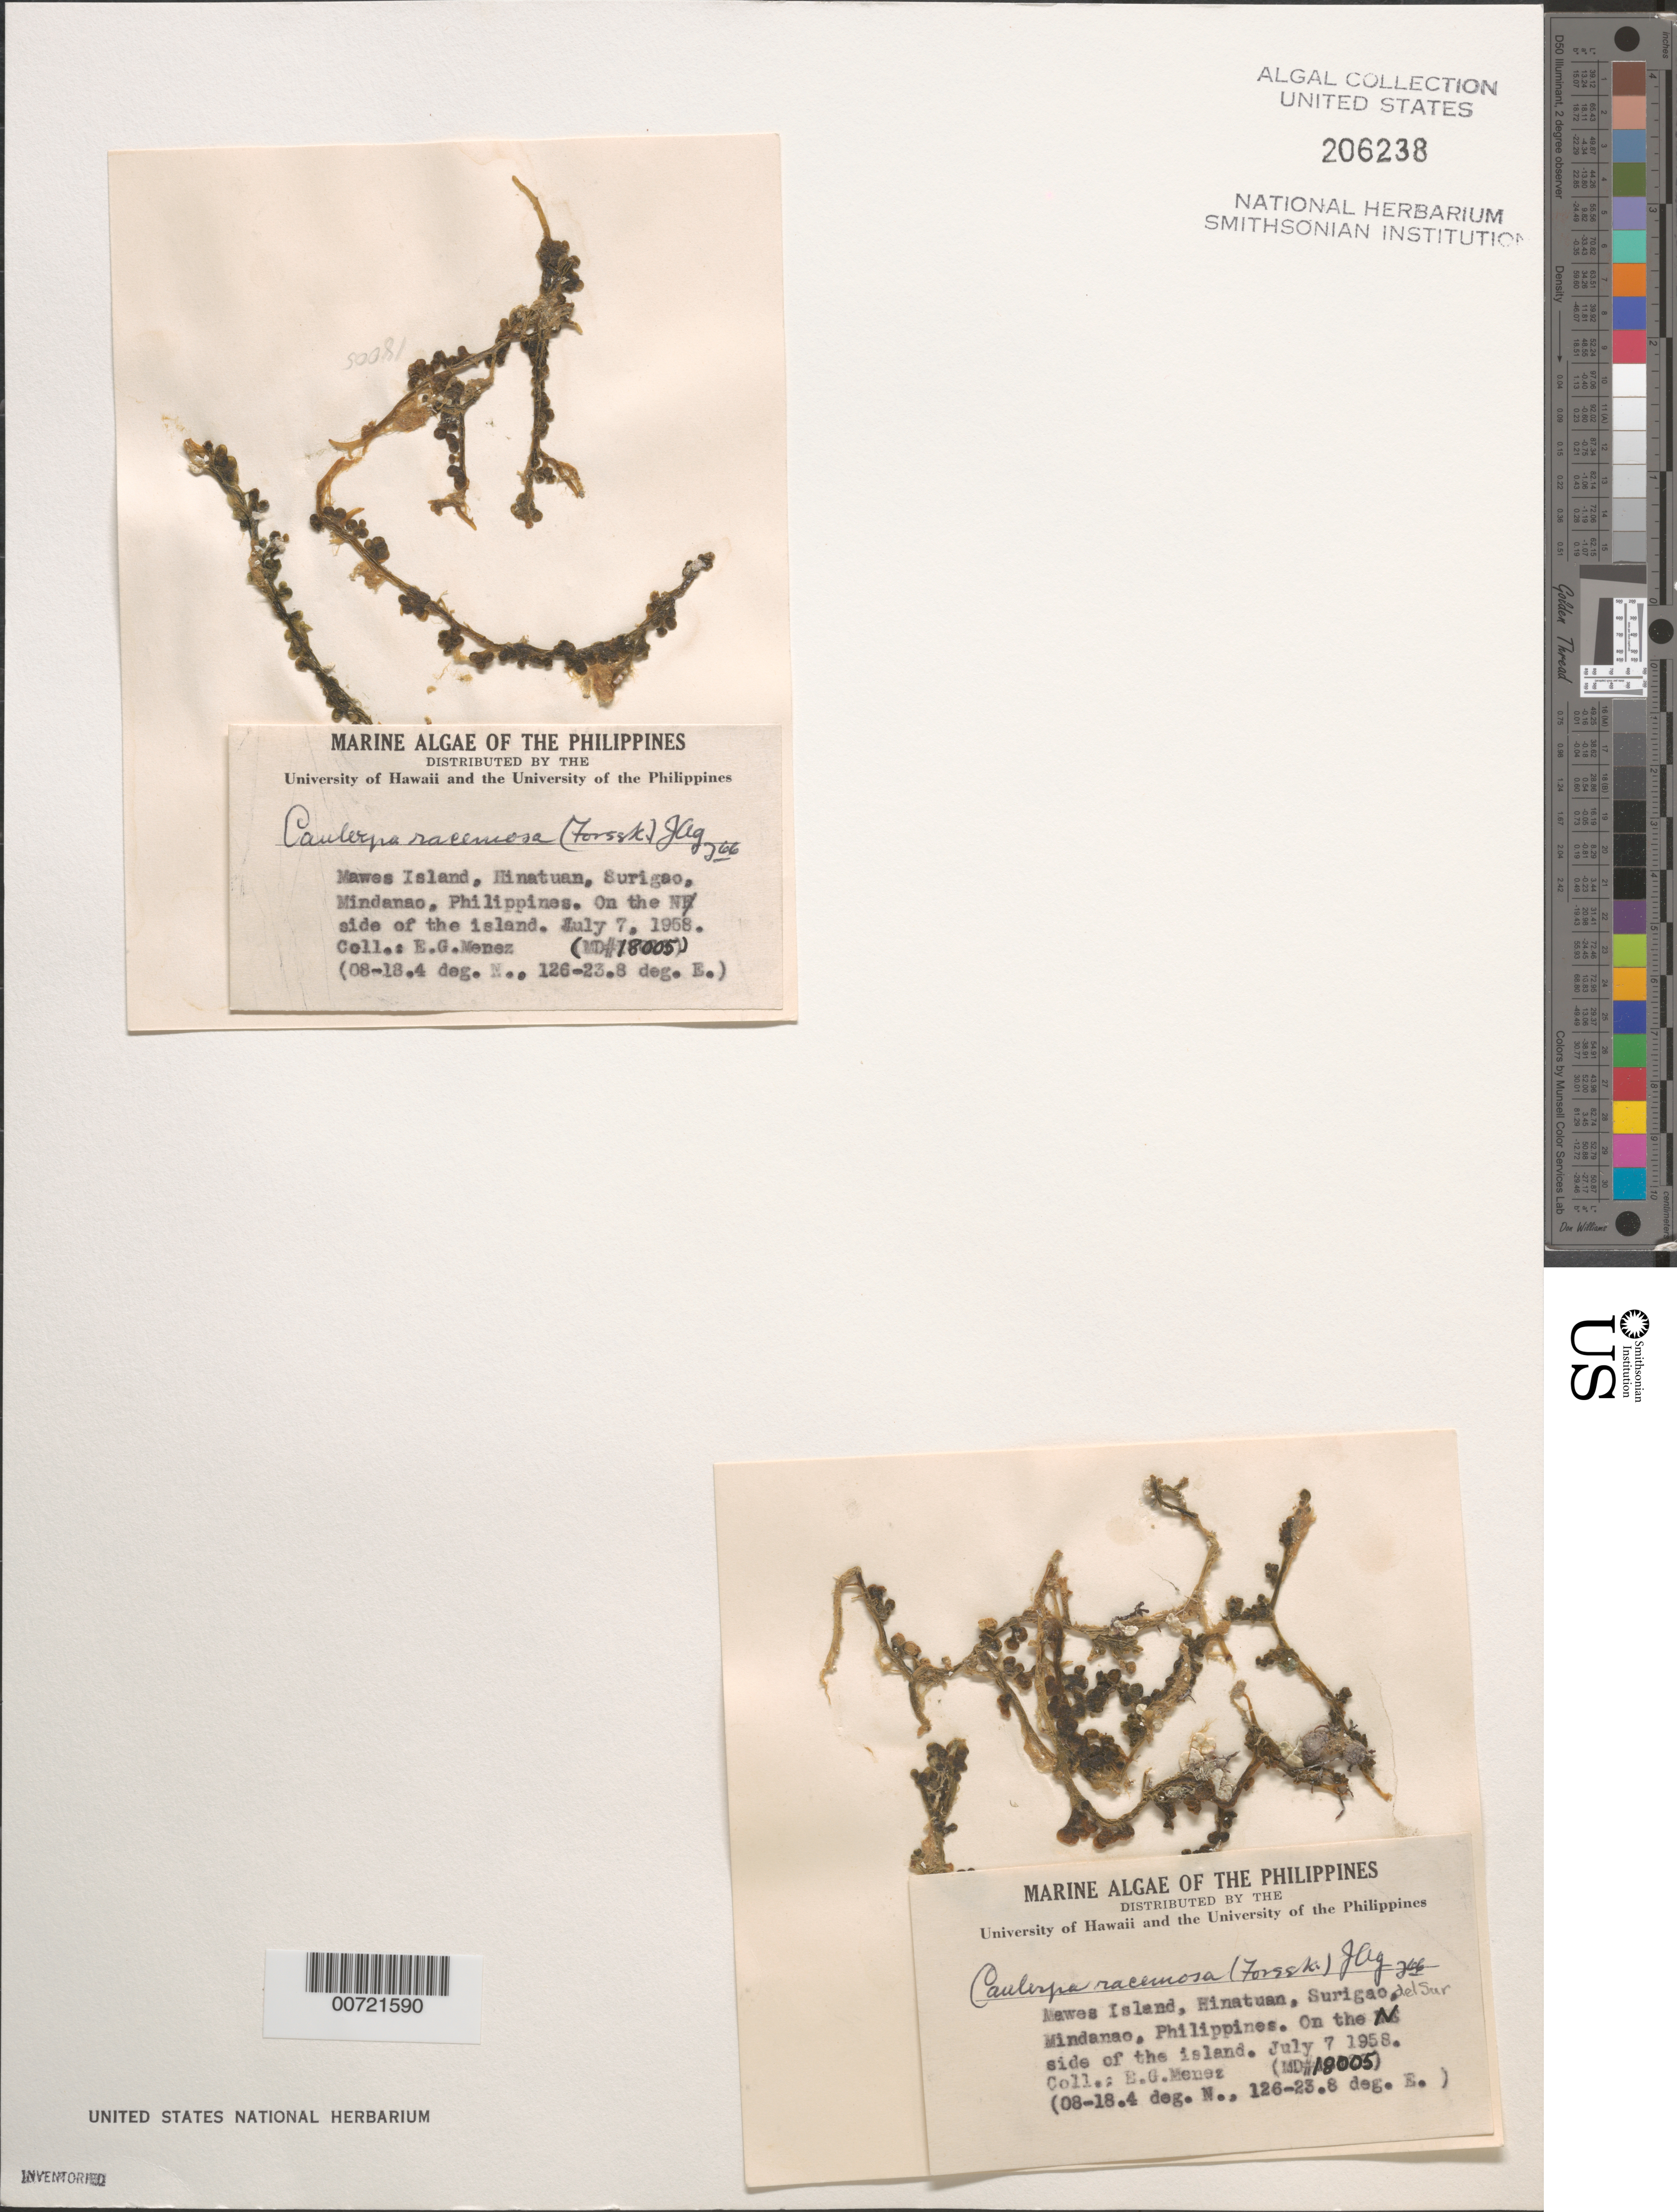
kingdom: Plantae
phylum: Chlorophyta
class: Ulvophyceae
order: Bryopsidales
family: Caulerpaceae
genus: Caulerpa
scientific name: Caulerpa racemosa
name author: (Forssk.) J. Agardh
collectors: Meñez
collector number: MSD 18005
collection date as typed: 07 Jul 1958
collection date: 1958-07-07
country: Philippines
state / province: Caraga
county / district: Surigao del Norte / Surigao del Sur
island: Mindanao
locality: Hinatuan, Mawes Island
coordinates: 08-18.4 deg. N., 126-23.8 deg. E.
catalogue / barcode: US 206238